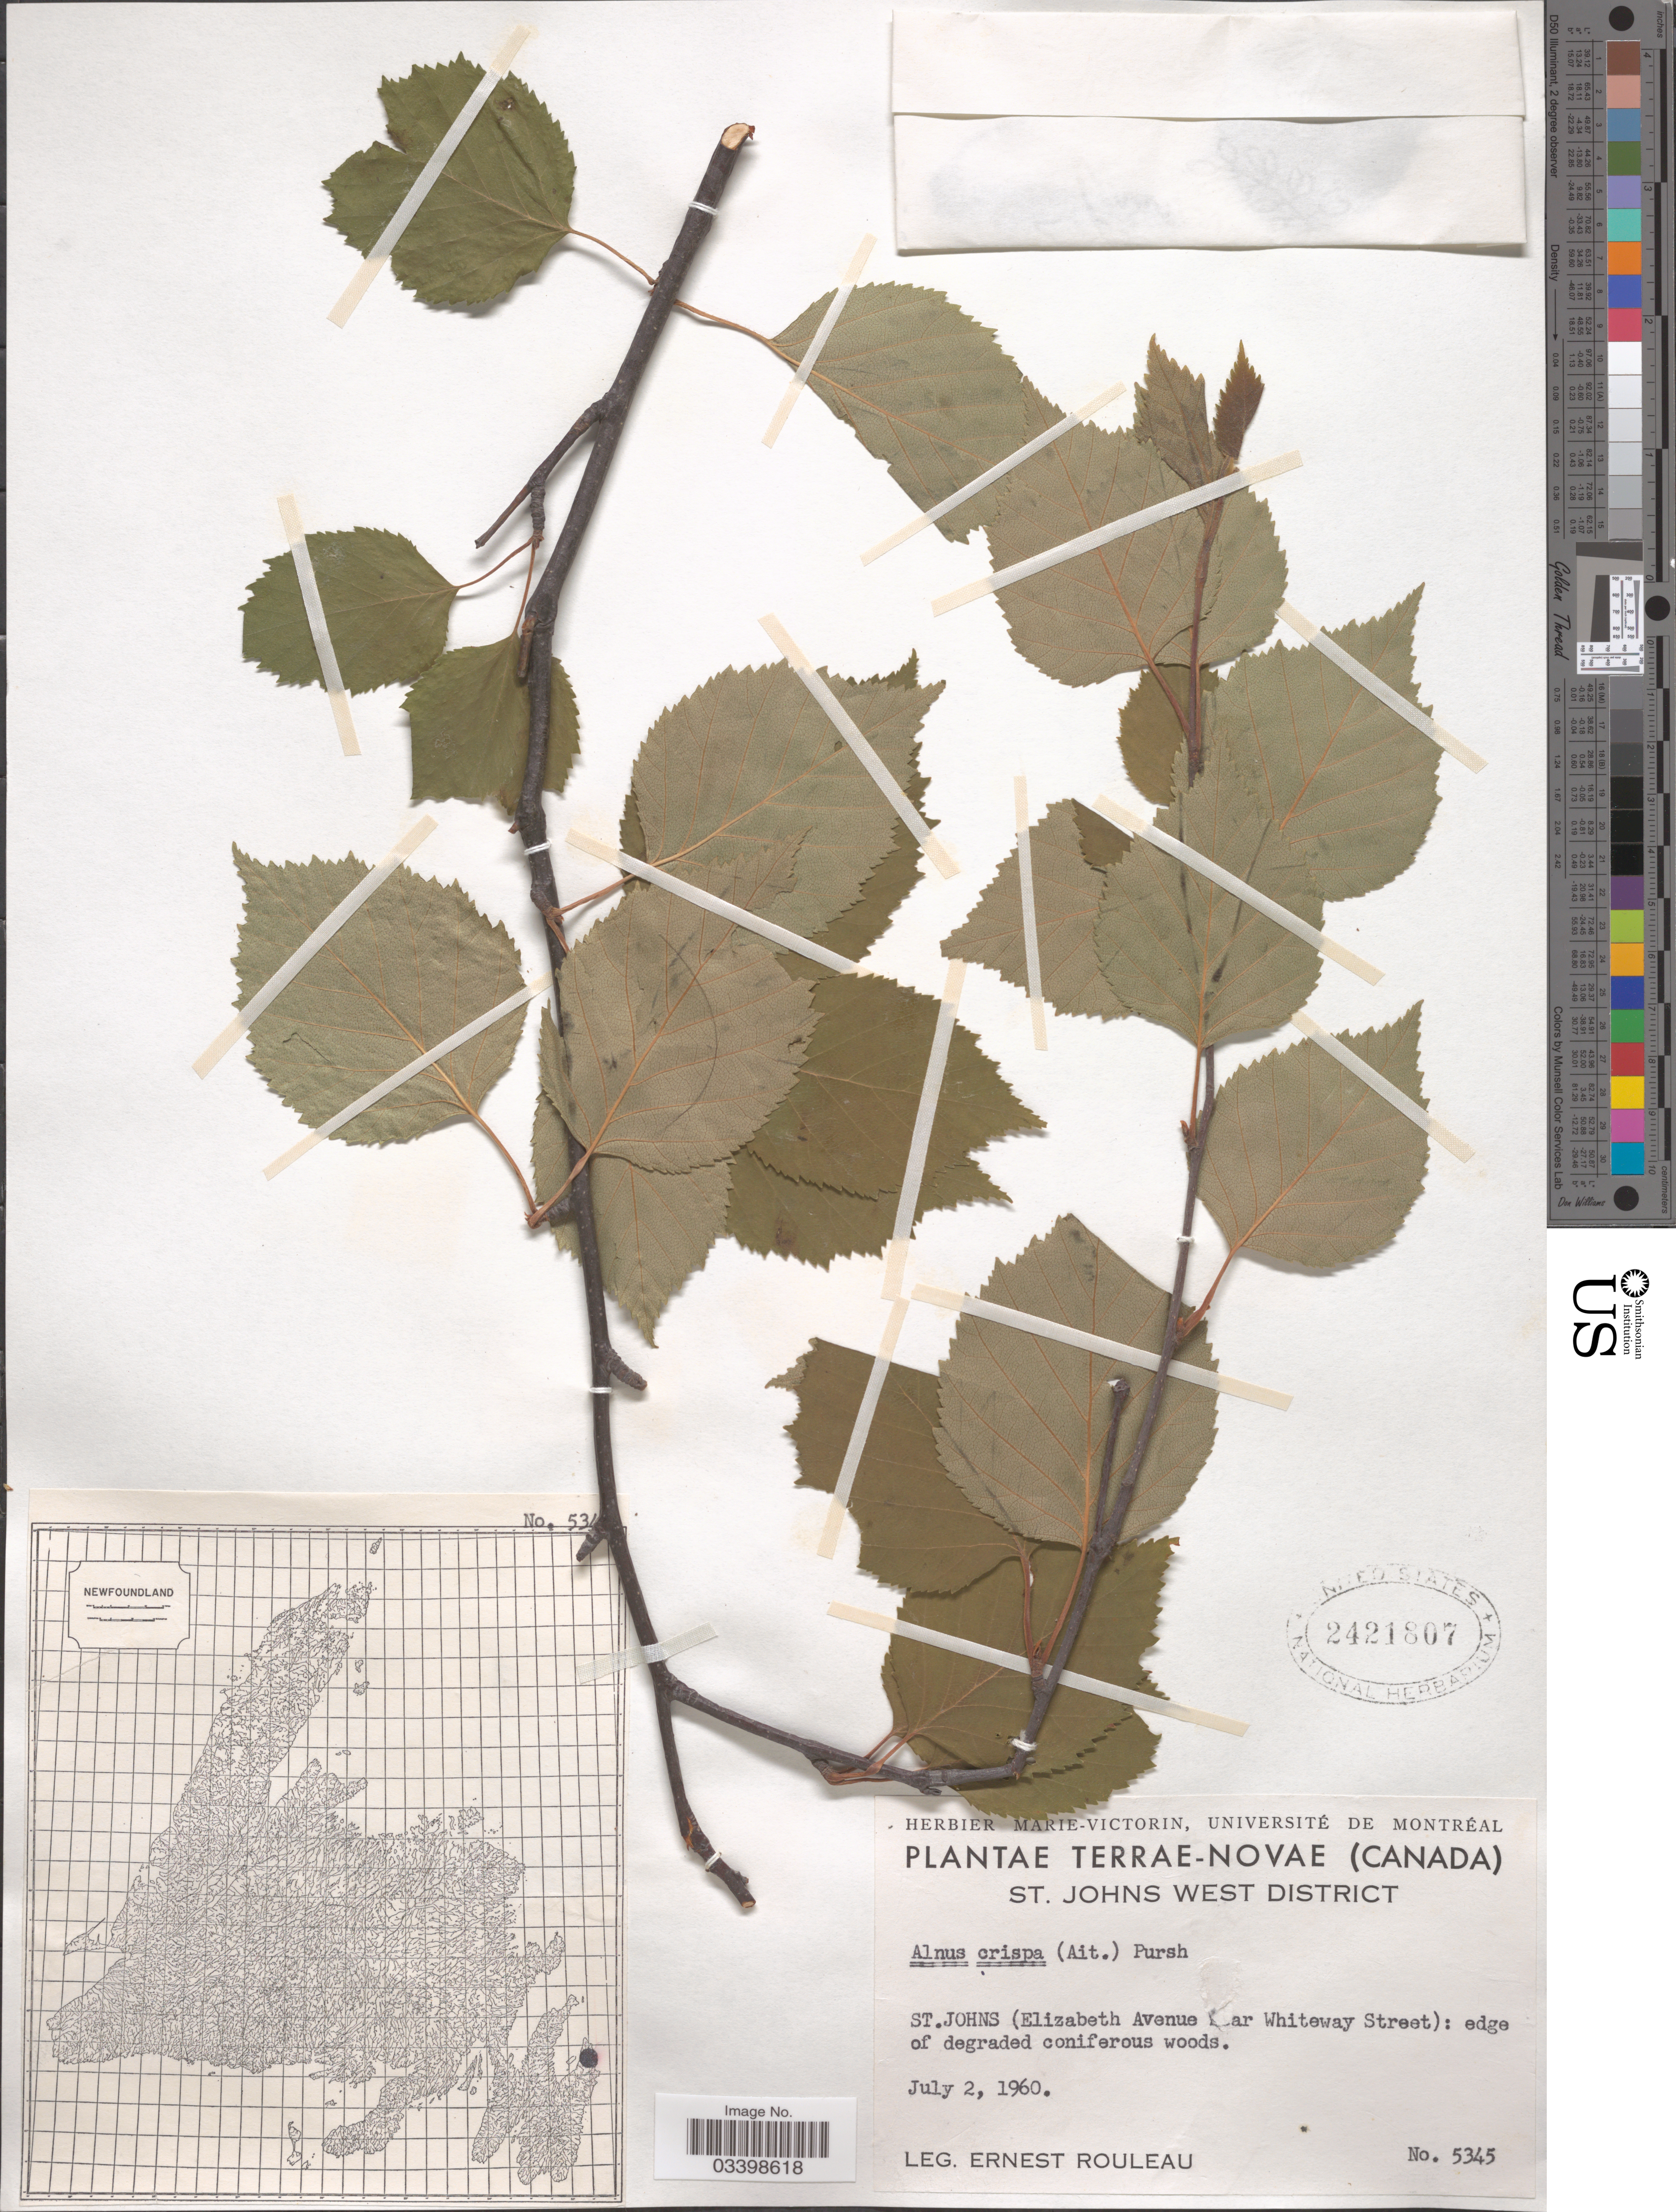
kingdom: Plantae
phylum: Tracheophyta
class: Magnoliopsida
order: Fagales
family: Betulaceae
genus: Alnus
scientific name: Alnus viridis subsp. crispa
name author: (Aiton) Turrill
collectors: E. Rouleau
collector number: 5345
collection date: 1960-07-02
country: Canada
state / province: Newfoundland and Labrador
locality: Terrae-Novae. St. Johns West District. St. Johns (Elizabeth Avenue near Whiteway Street): edge of degraded coniferous woods.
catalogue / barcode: US 2421807